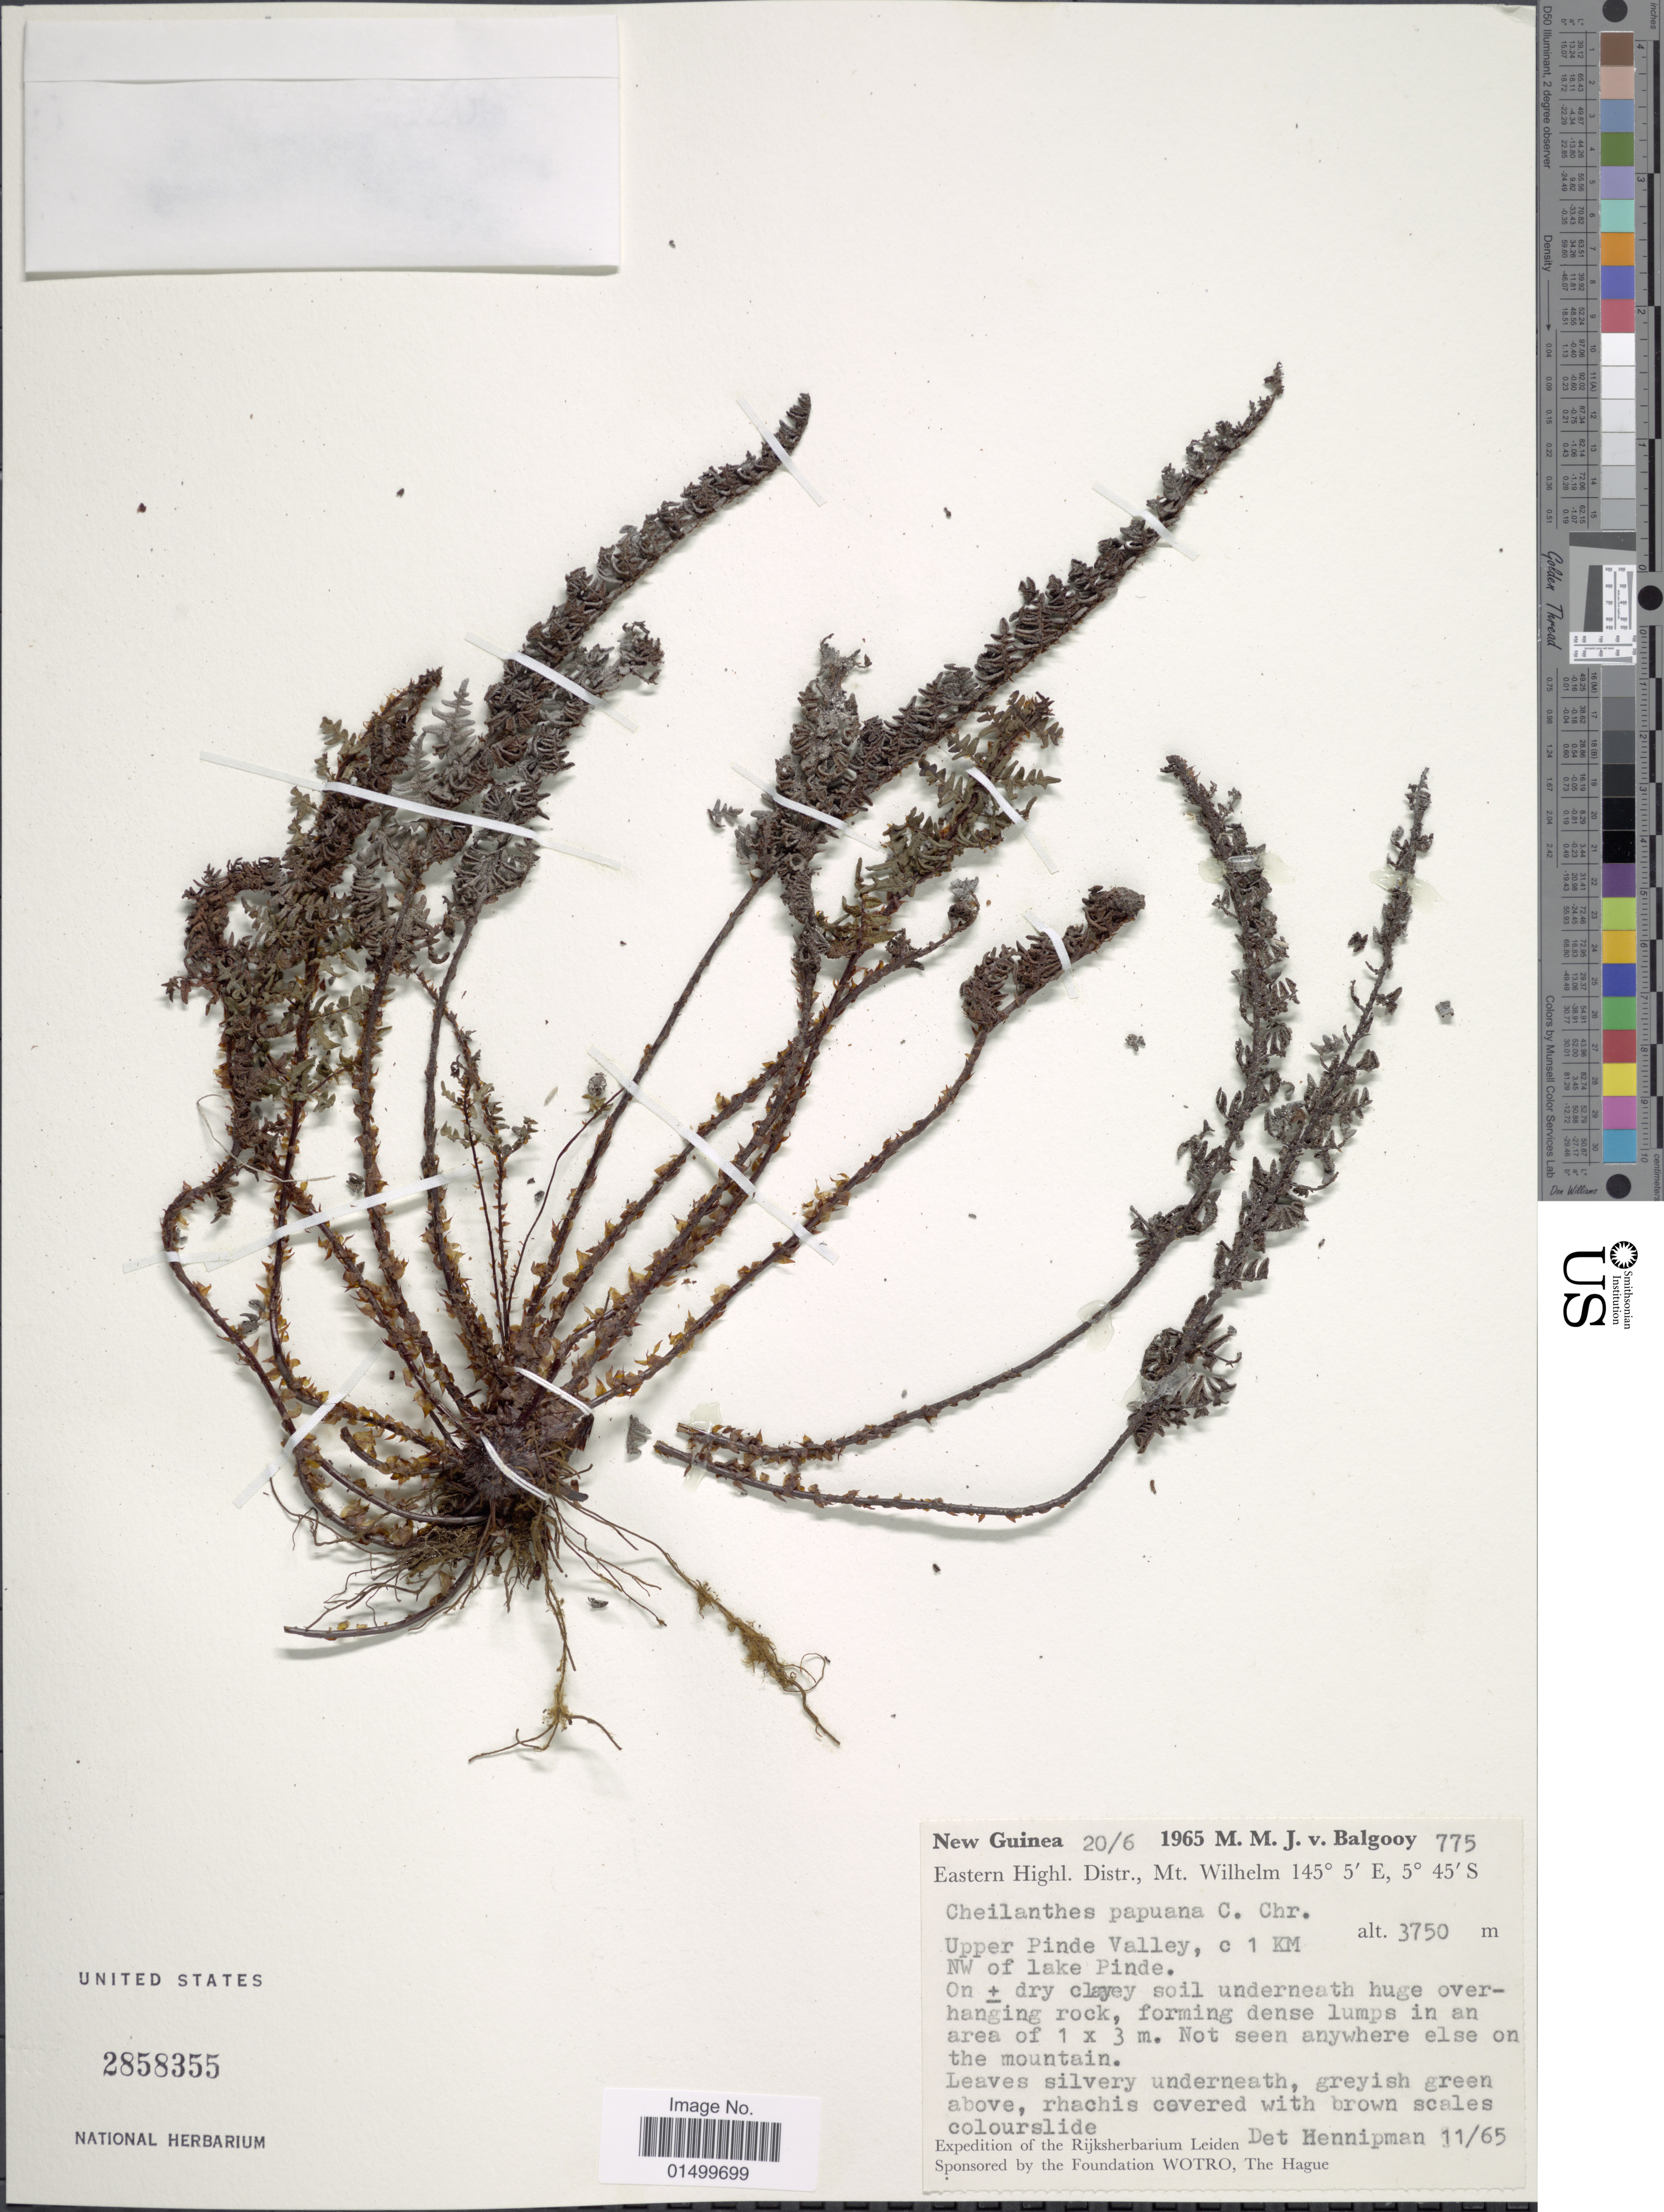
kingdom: Plantae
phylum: Tracheophyta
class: Polypodiopsida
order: Polypodiales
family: Pteridaceae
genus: Cheilanthes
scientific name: Cheilanthes papuana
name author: C. Chr.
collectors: M. M. van Balgooy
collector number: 775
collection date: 1965-06-30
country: Papua New Guinea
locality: Eastern Highl. Distr., Mt. Wilhelm, Upper Pinde Valley, c. 1 km NW of lake Pinde, on dry clayey soil underneath huge overhanging rock, forming dense lupms in an area of 1 [Foreign script] 3 m.not seen anywhere else on the mountain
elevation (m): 3750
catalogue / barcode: US 2858355